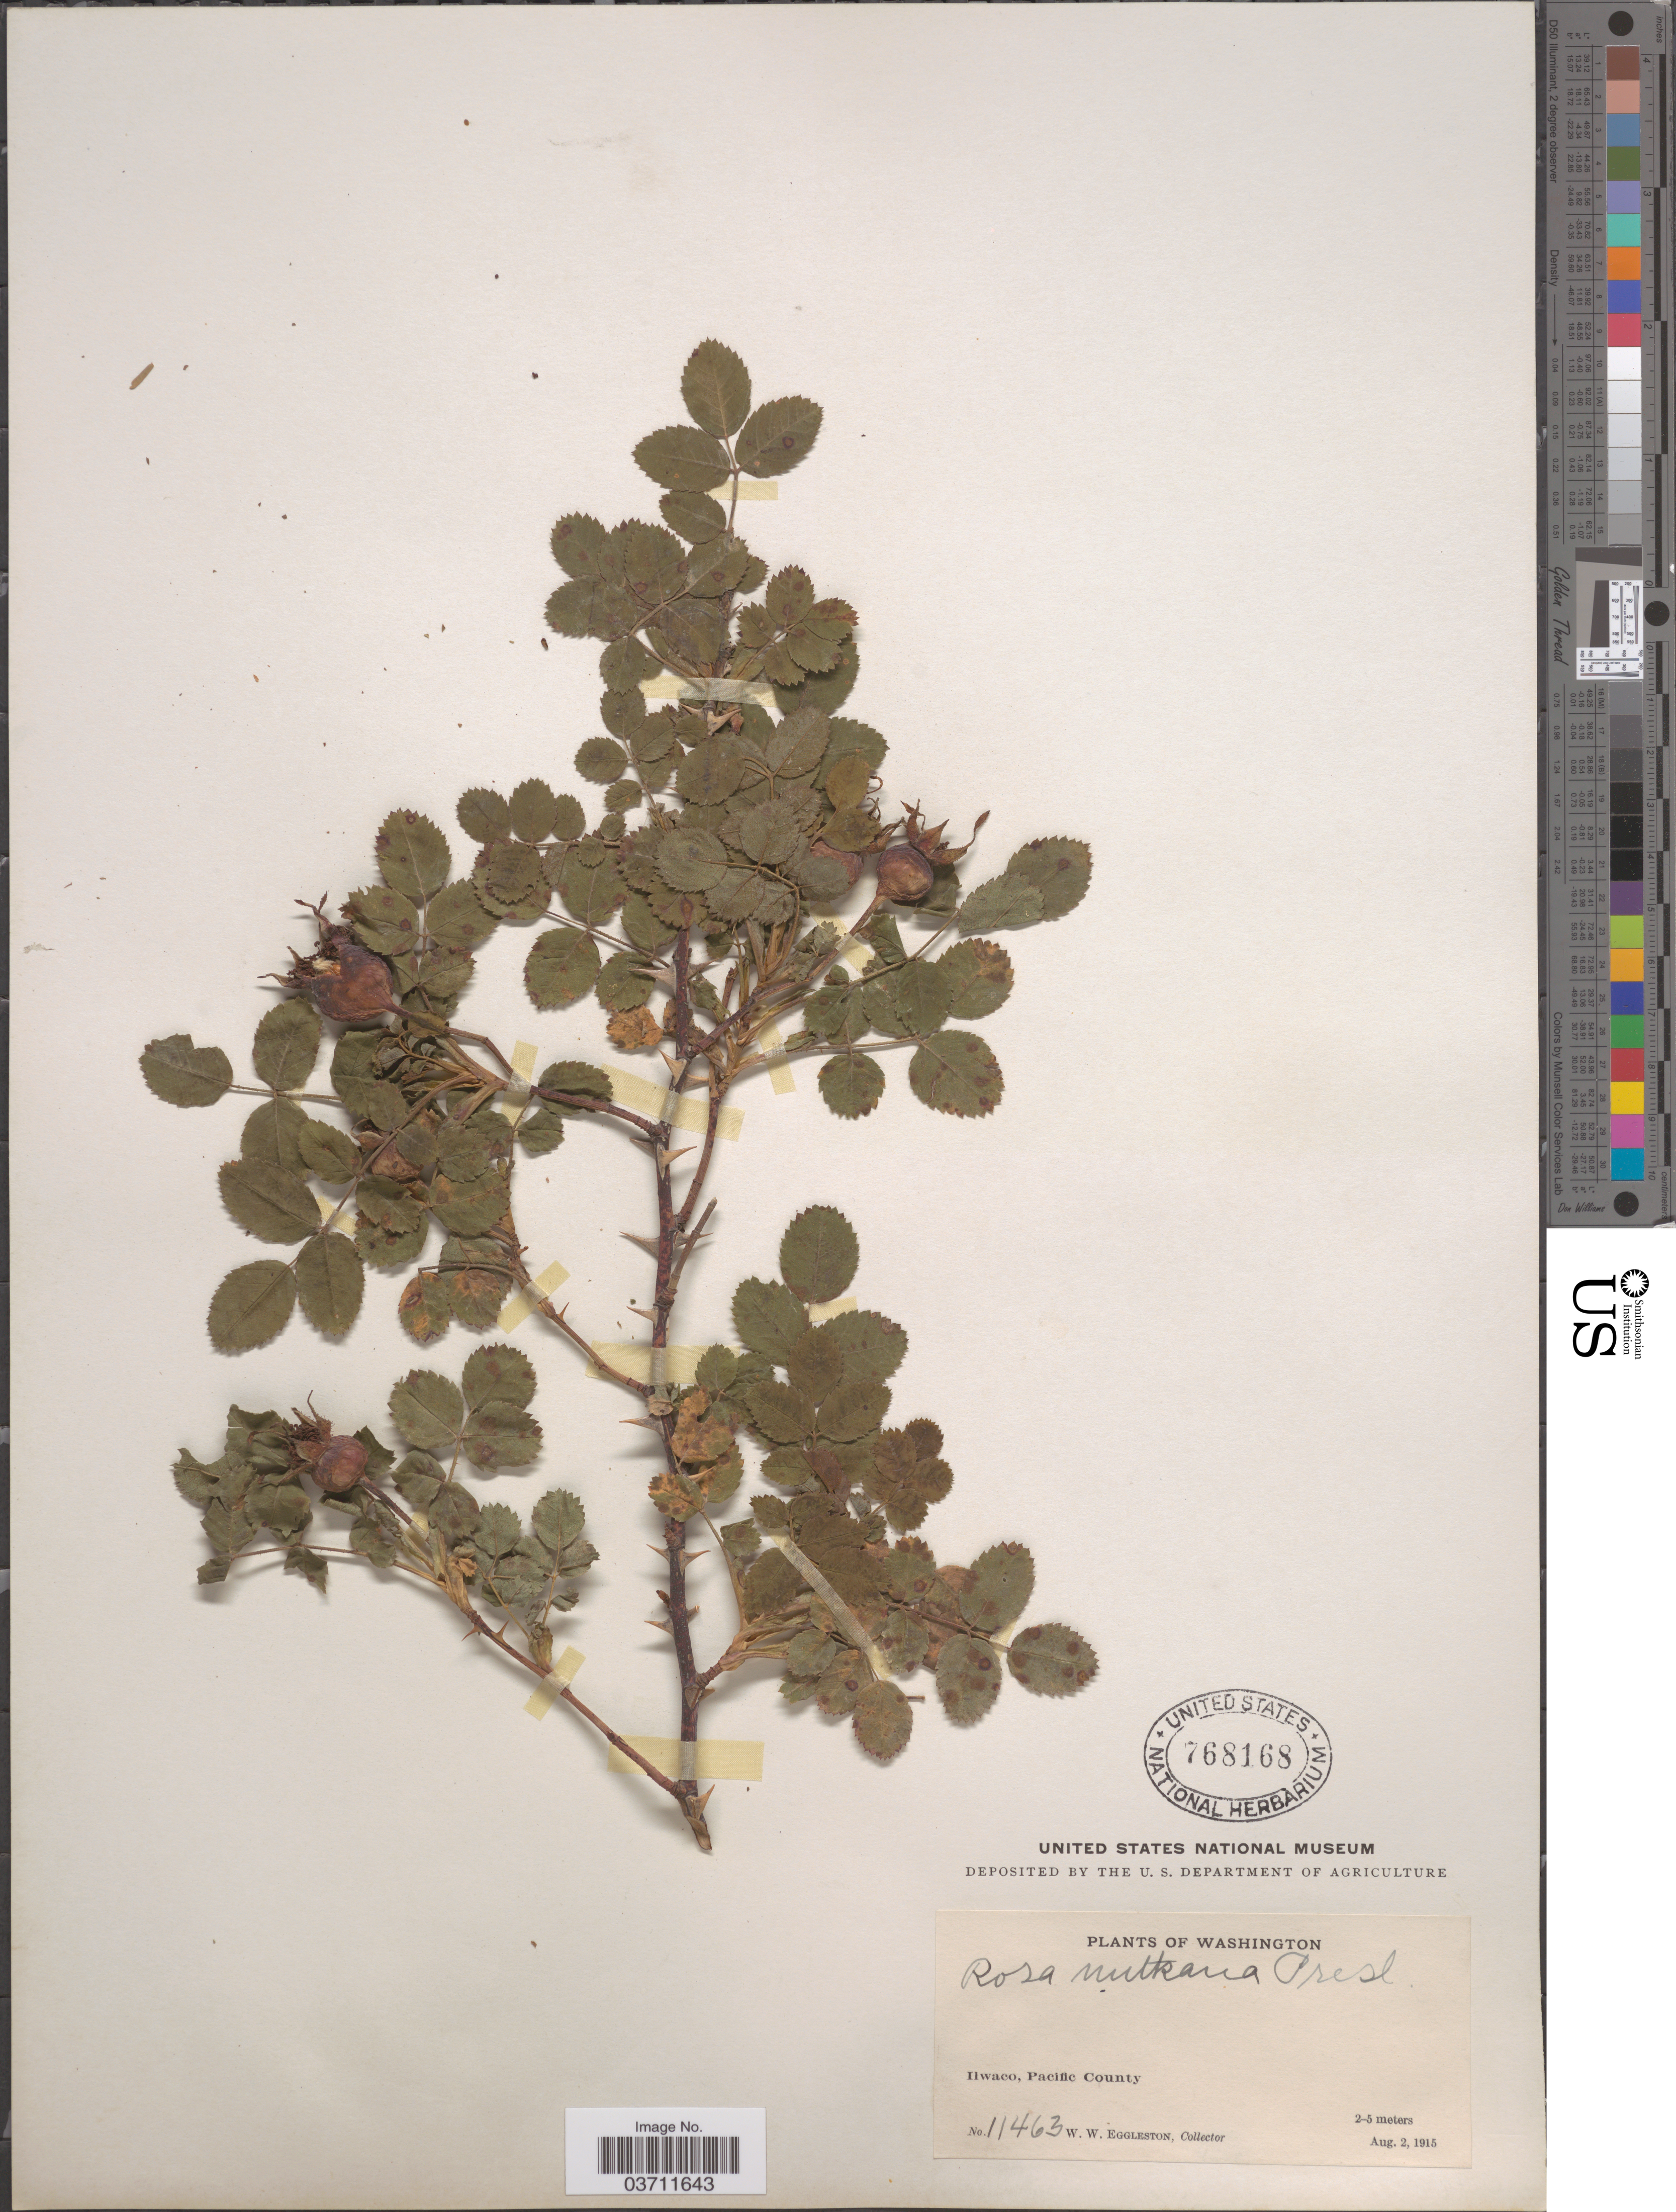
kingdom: Plantae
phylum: Tracheophyta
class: Magnoliopsida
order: Rosales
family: Rosaceae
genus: Rosa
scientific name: Rosa nutkana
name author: C. Presl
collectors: W. W. Eggleston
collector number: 11463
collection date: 1915-08-02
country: United States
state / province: Washington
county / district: Pacific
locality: Ilwaco, Pacific County.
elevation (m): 2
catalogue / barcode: US 768168